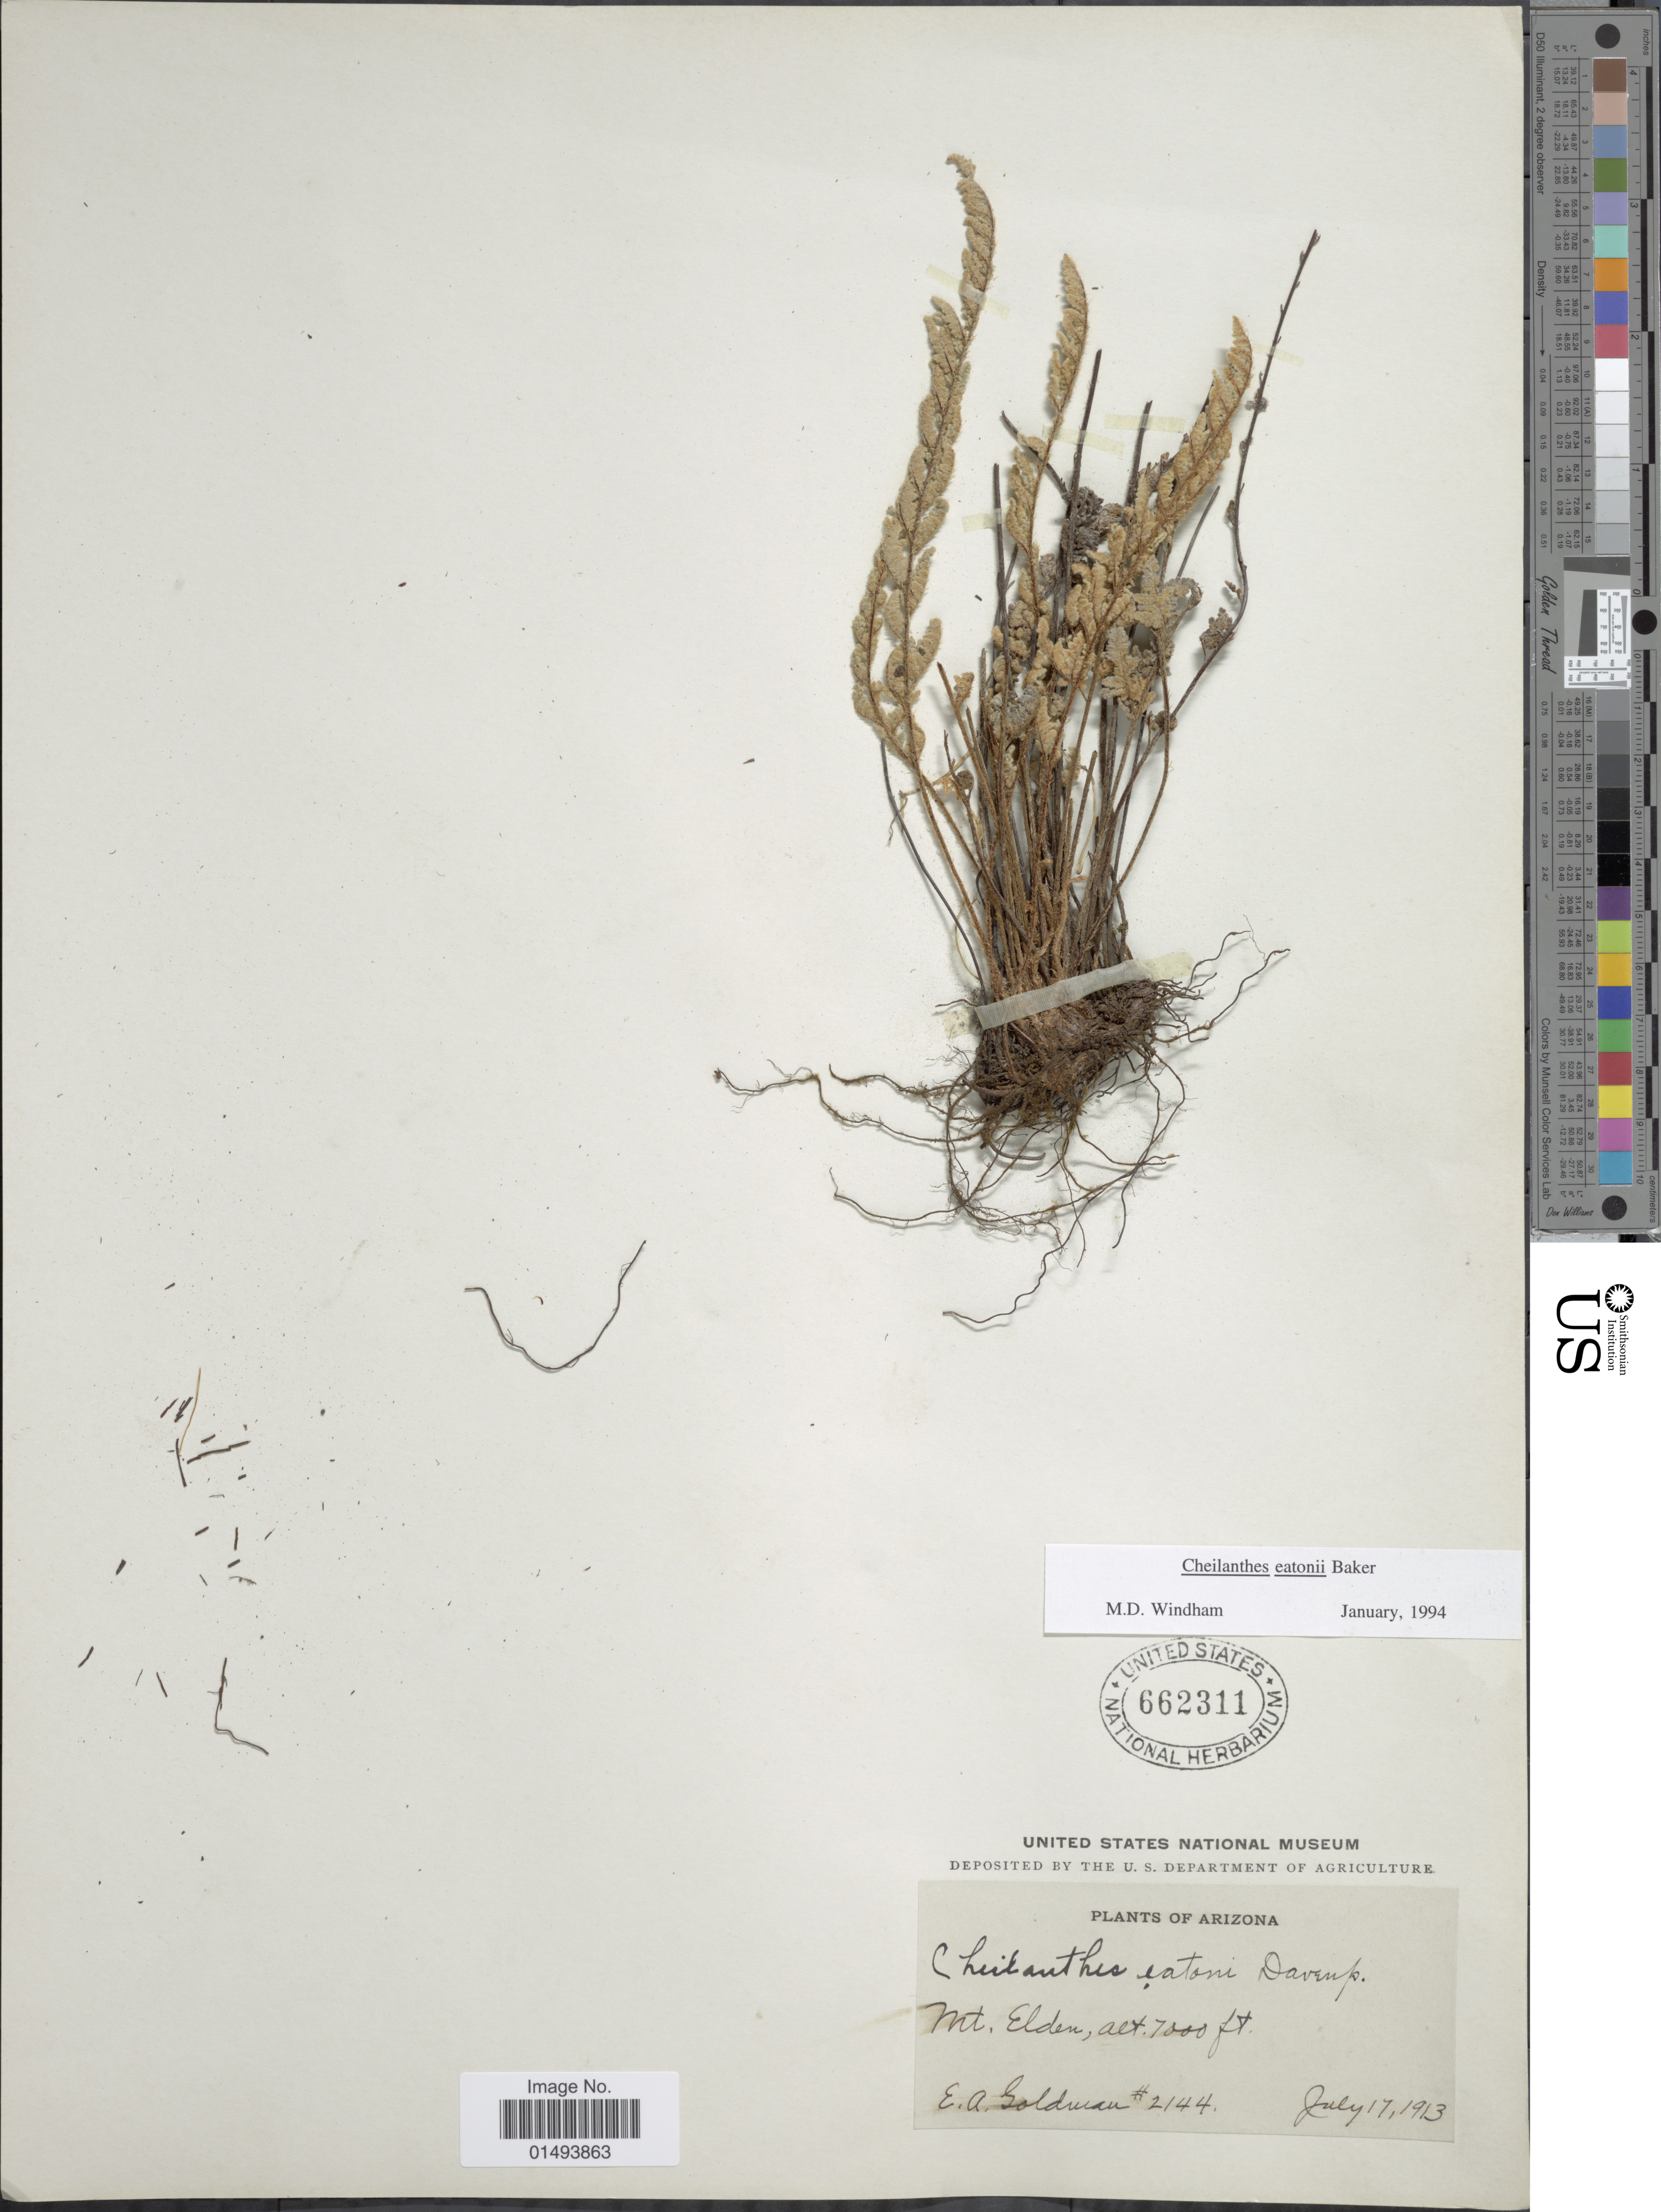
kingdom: Plantae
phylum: Tracheophyta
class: Polypodiopsida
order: Polypodiales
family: Pteridaceae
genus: Myriopteris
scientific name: Myriopteris rufa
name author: Fée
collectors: E. A. Goldman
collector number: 2144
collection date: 1913-07-17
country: United States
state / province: Arizona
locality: Plants of Arizona, Mt. Elden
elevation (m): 2134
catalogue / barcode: US 662311